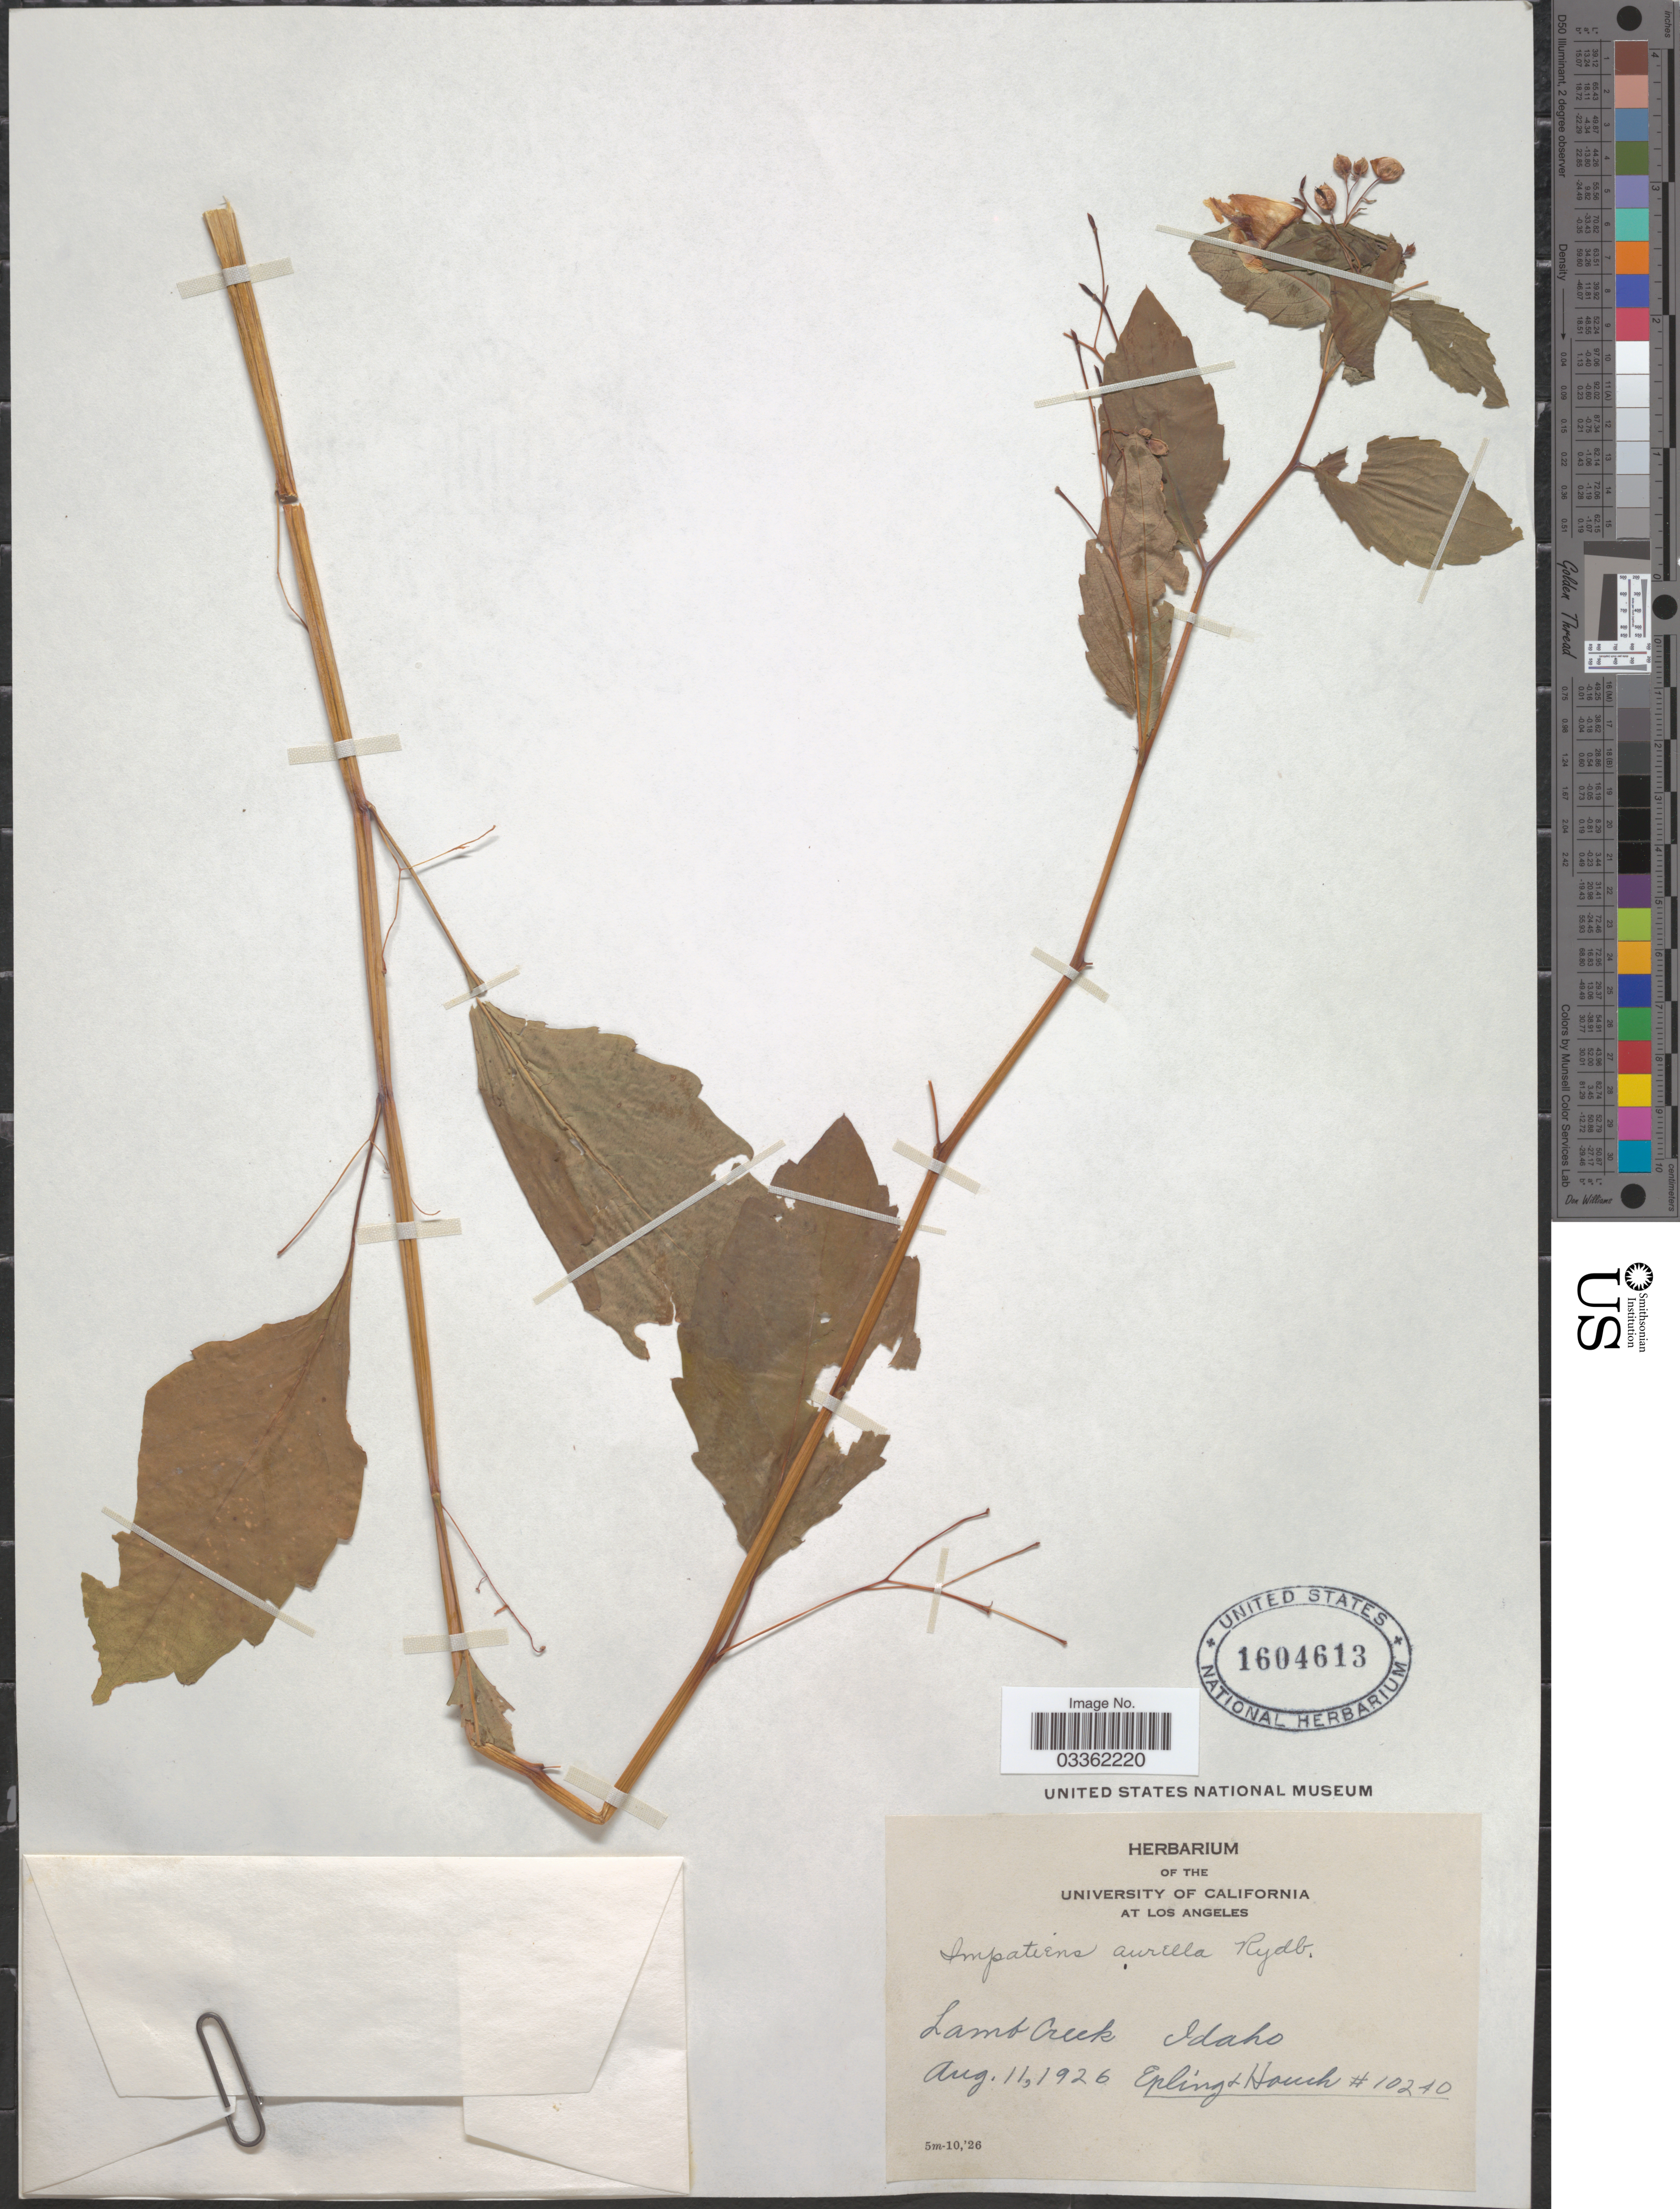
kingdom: Plantae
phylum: Tracheophyta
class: Magnoliopsida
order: Ericales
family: Balsaminaceae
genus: Impatiens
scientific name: Impatiens acaulis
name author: Arn.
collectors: -- Epling & Houch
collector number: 10240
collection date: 1926-08-11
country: United States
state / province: Idaho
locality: Lamb Creek.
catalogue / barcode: US 1604613